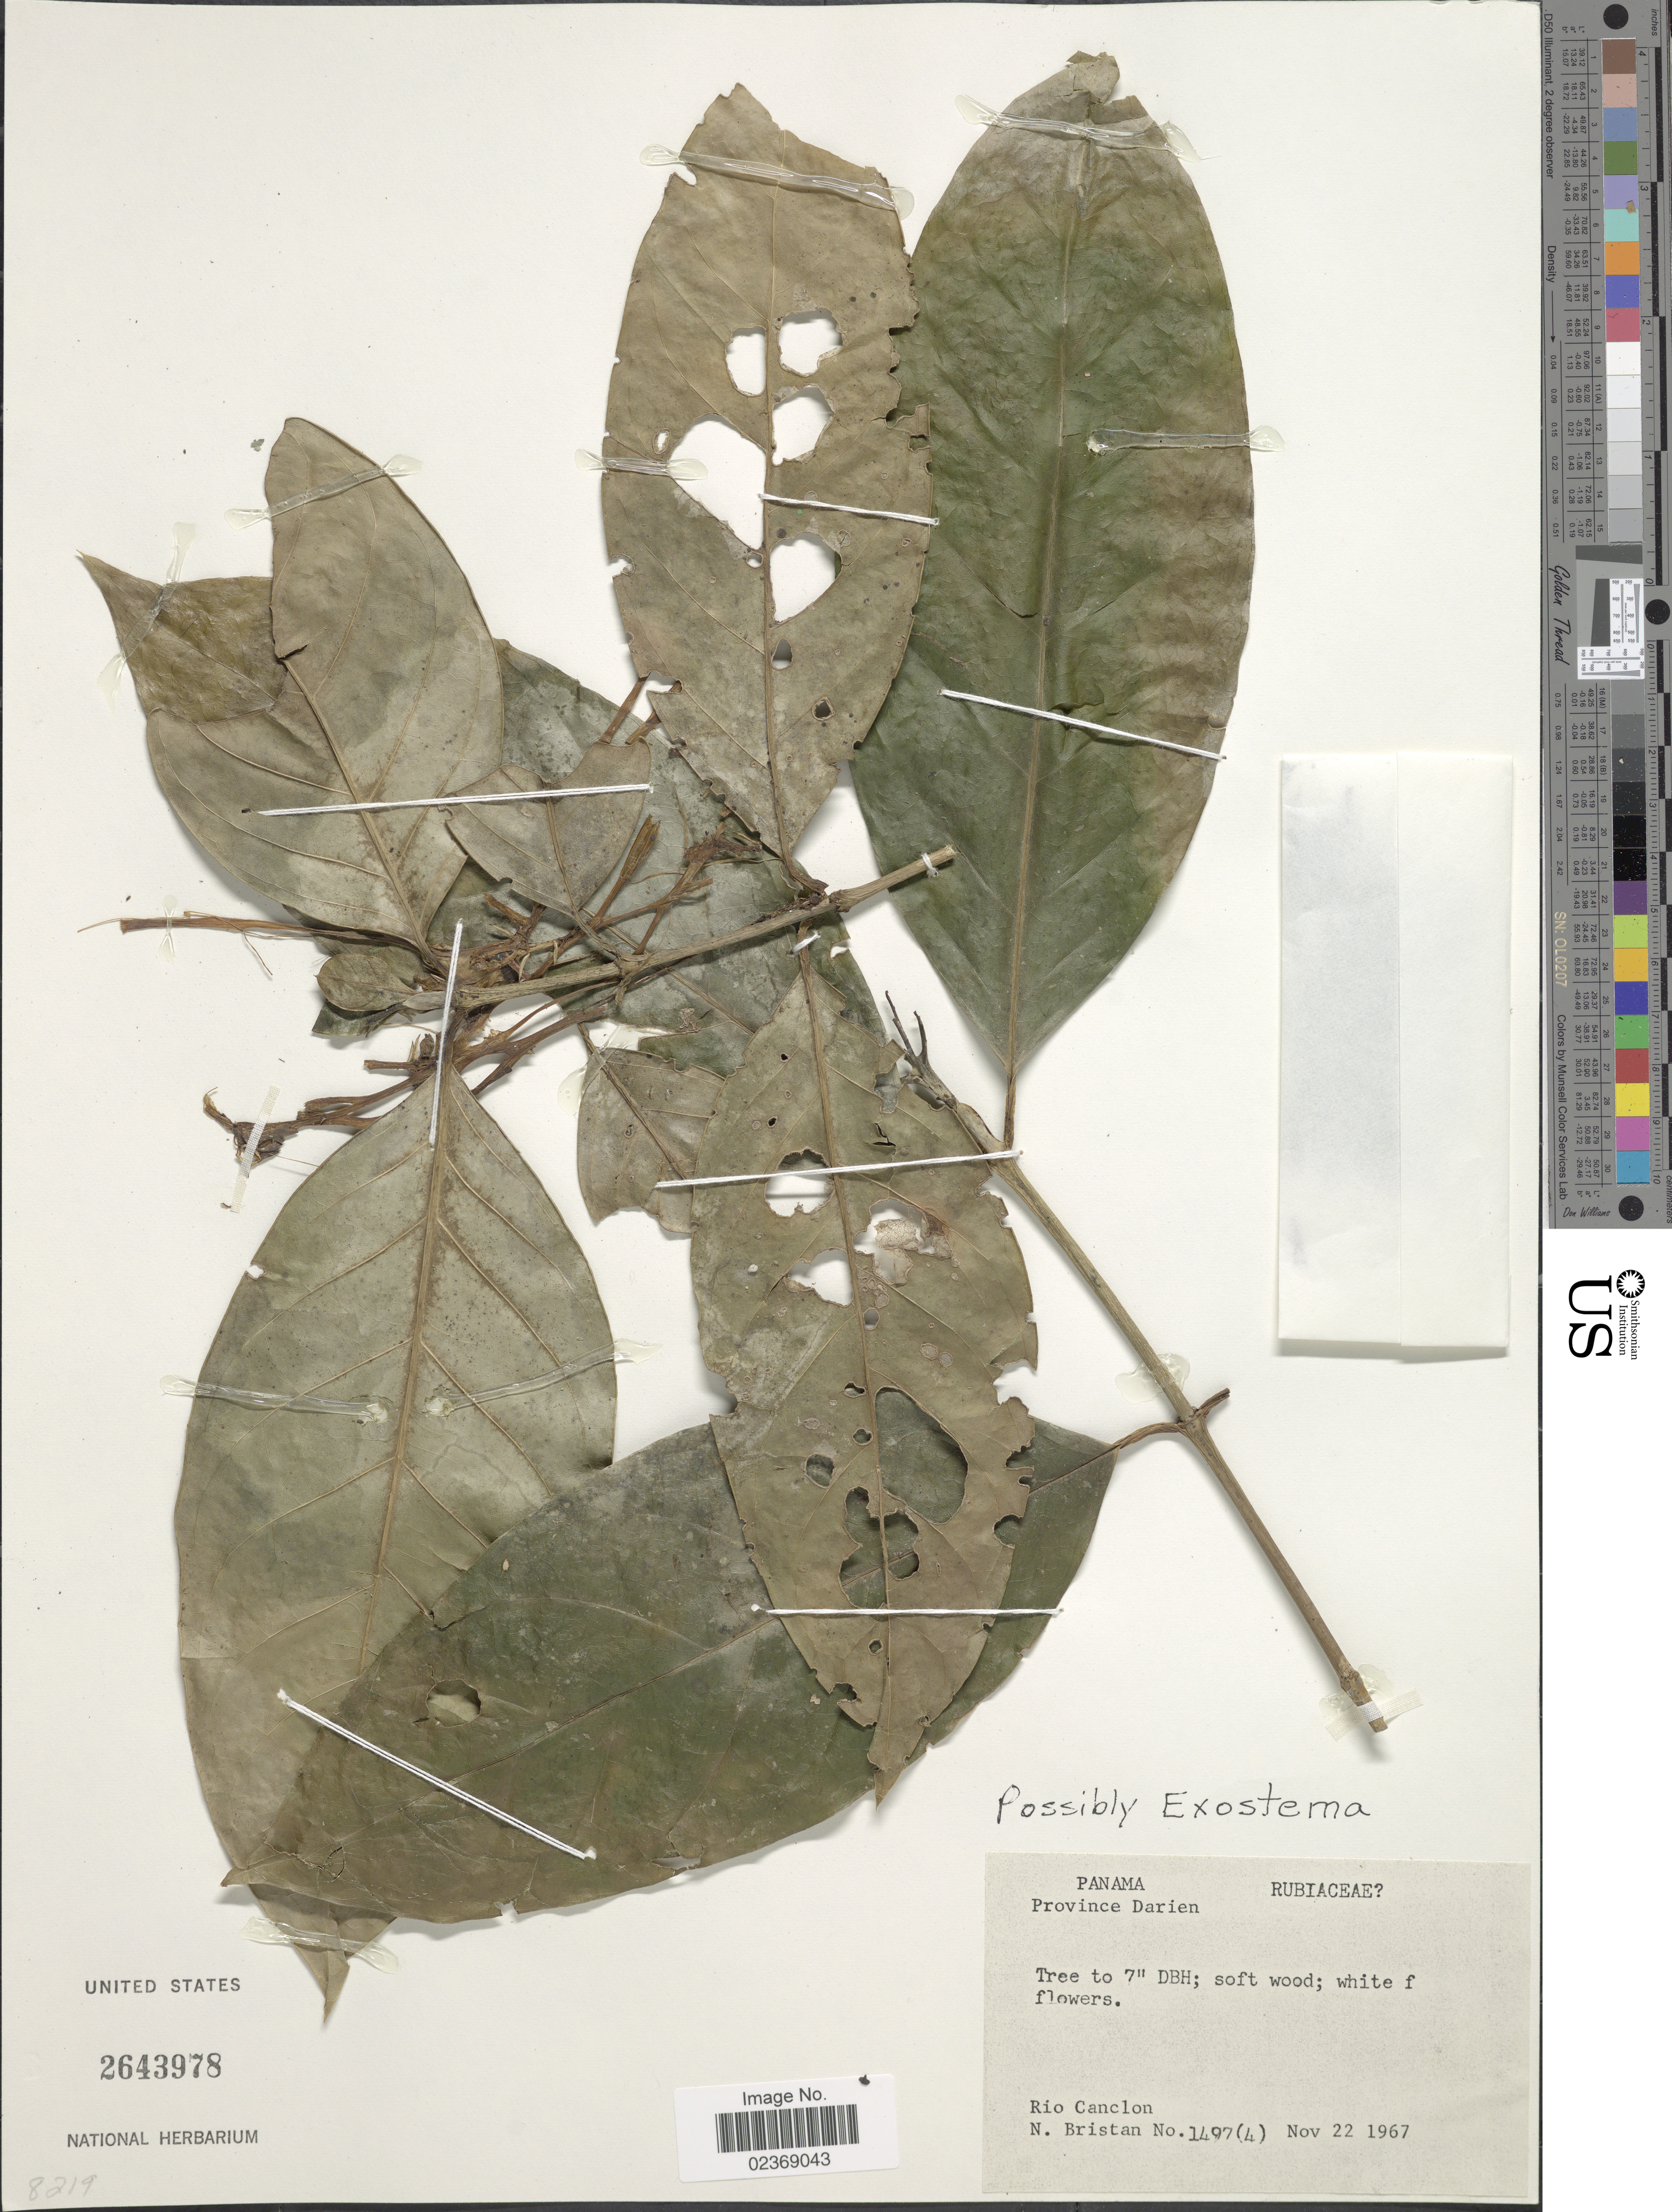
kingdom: Plantae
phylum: Tracheophyta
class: Magnoliopsida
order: Gentianales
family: Rubiaceae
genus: Exostema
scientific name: Exostema sp.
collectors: N. Bristan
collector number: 1497 (4)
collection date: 1967-11-22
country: Panama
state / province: Darién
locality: Rio Canclon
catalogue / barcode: US 2643978